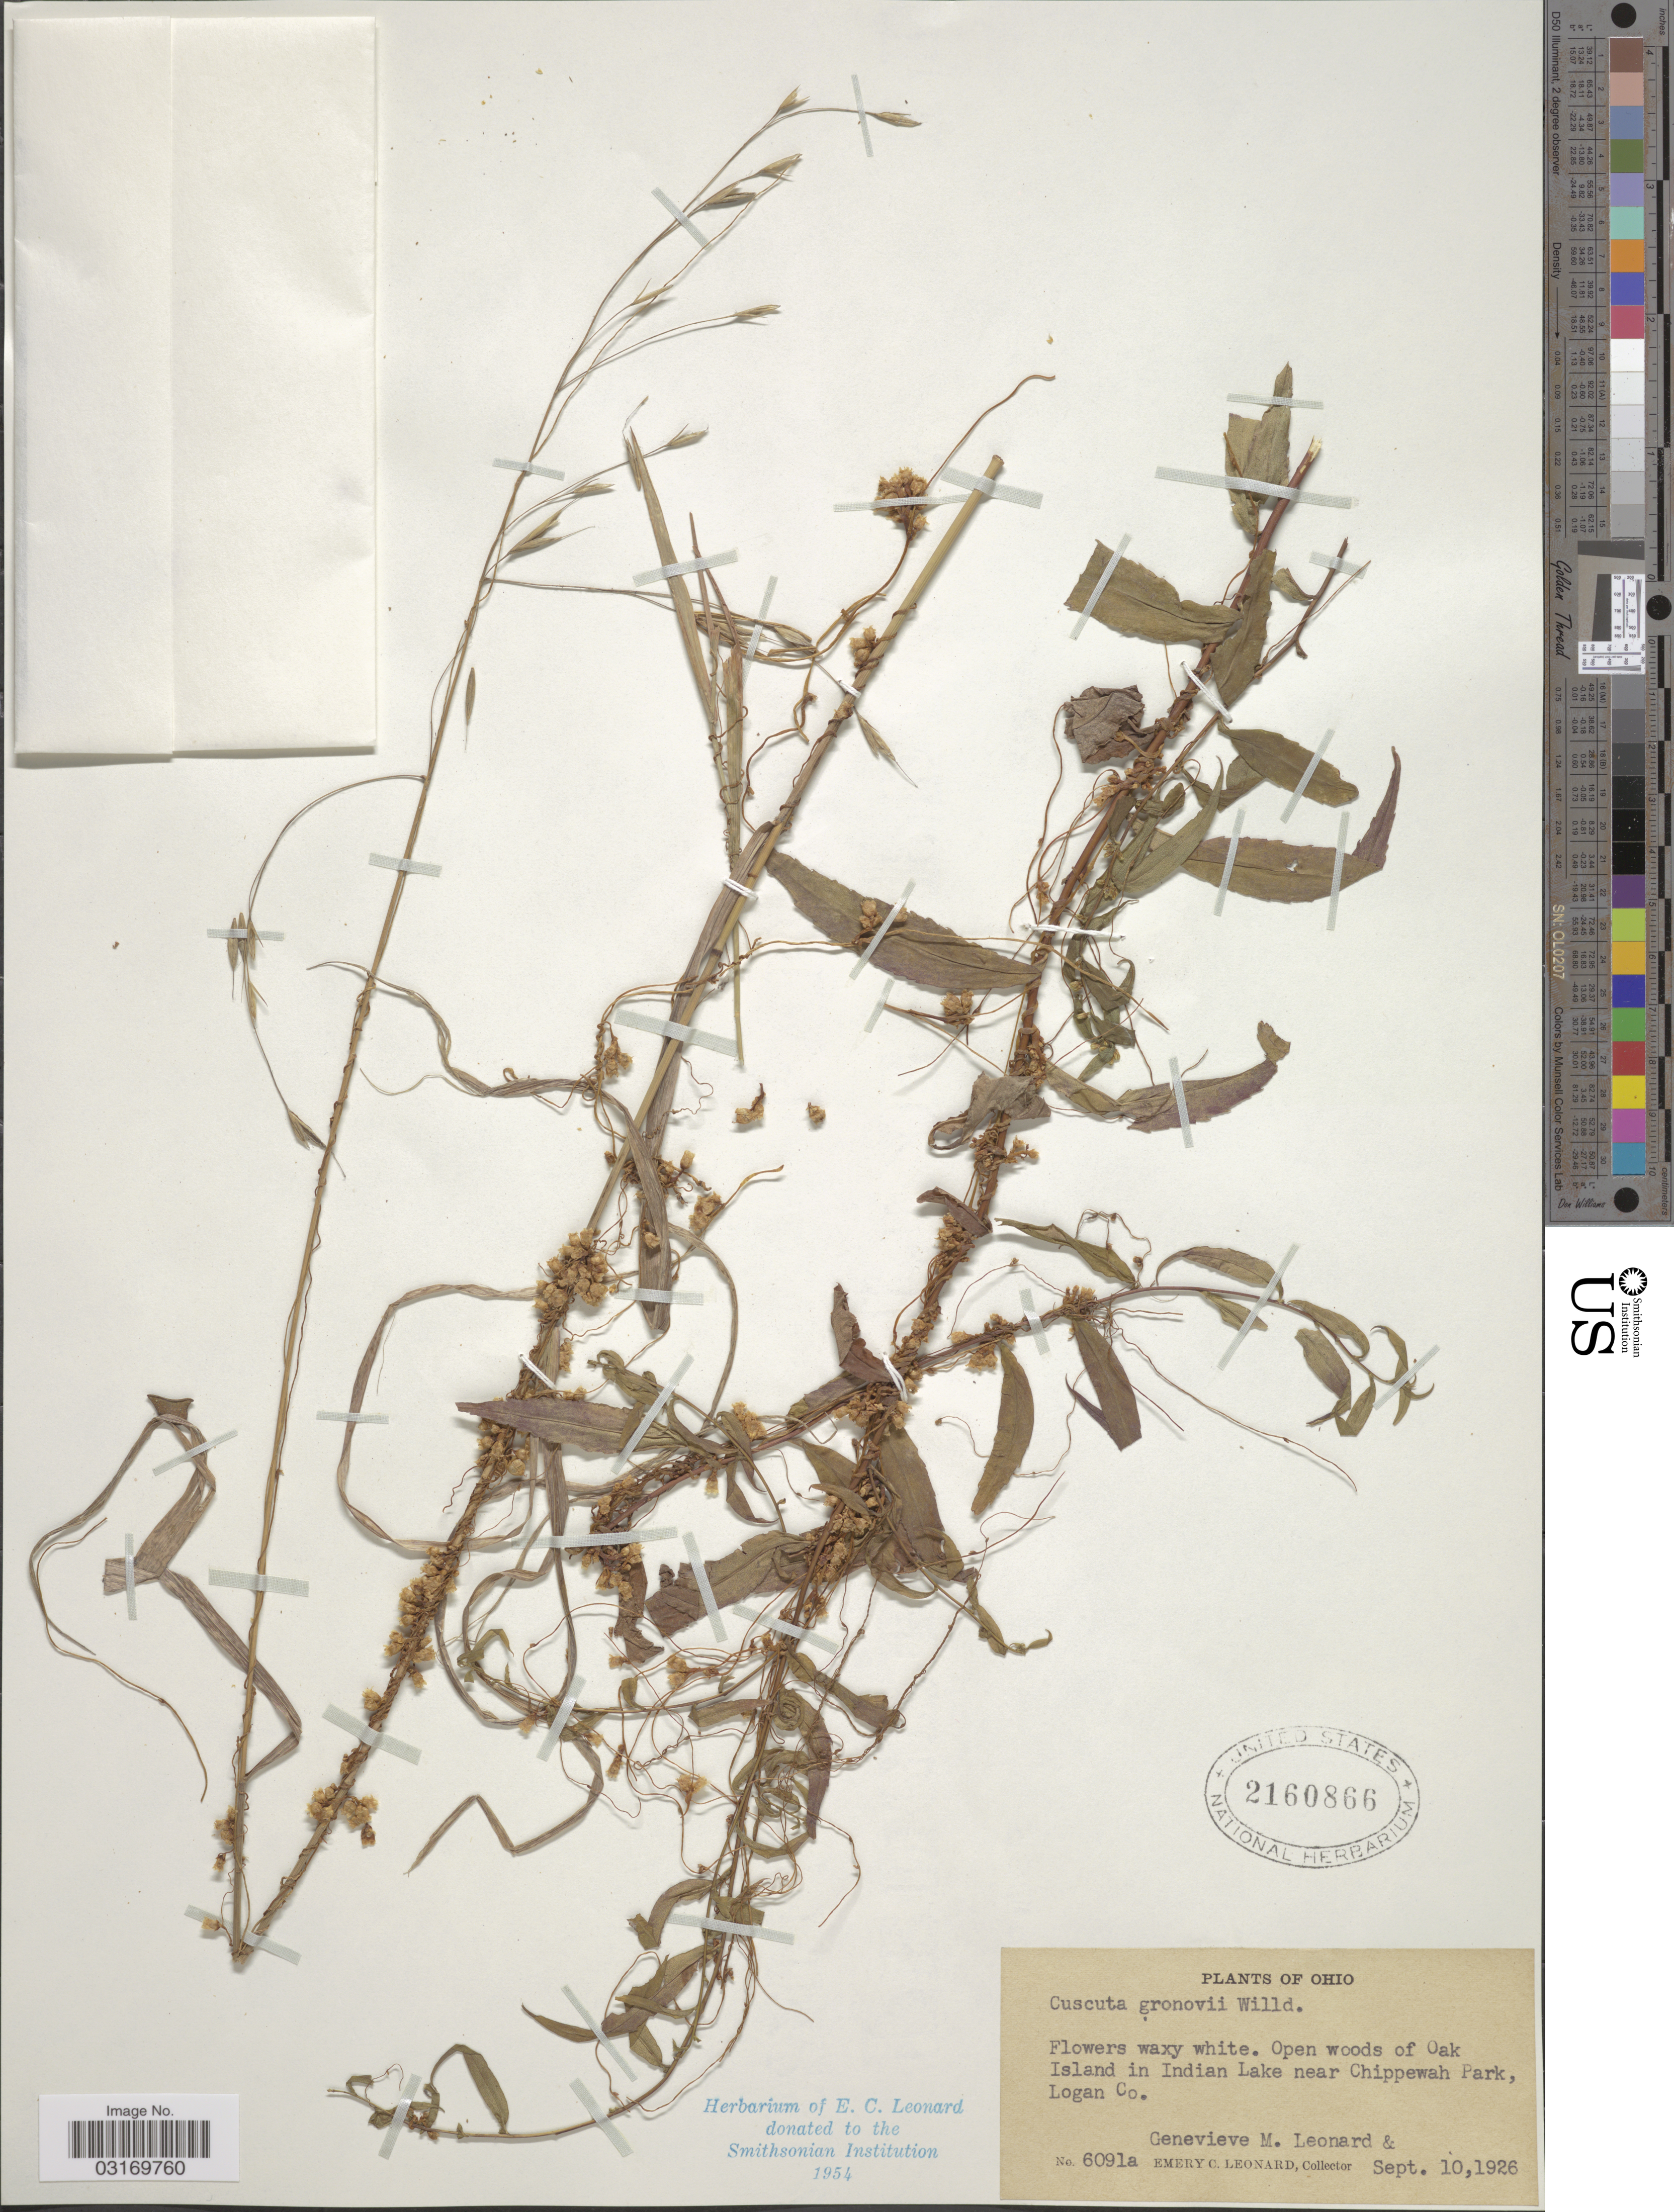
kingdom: Plantae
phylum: Tracheophyta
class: Magnoliopsida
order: Solanales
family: Convolvulaceae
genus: Cuscuta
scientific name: Cuscuta gronovii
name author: Willd. ex Schult.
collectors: G. M. Leonard & E. C. Leonard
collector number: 6091a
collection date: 1926-09-10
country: United States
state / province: Ohio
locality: Open woods of Oak Island in Indian Lake near Chippewah Park, Logan Co.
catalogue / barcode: US 2160866